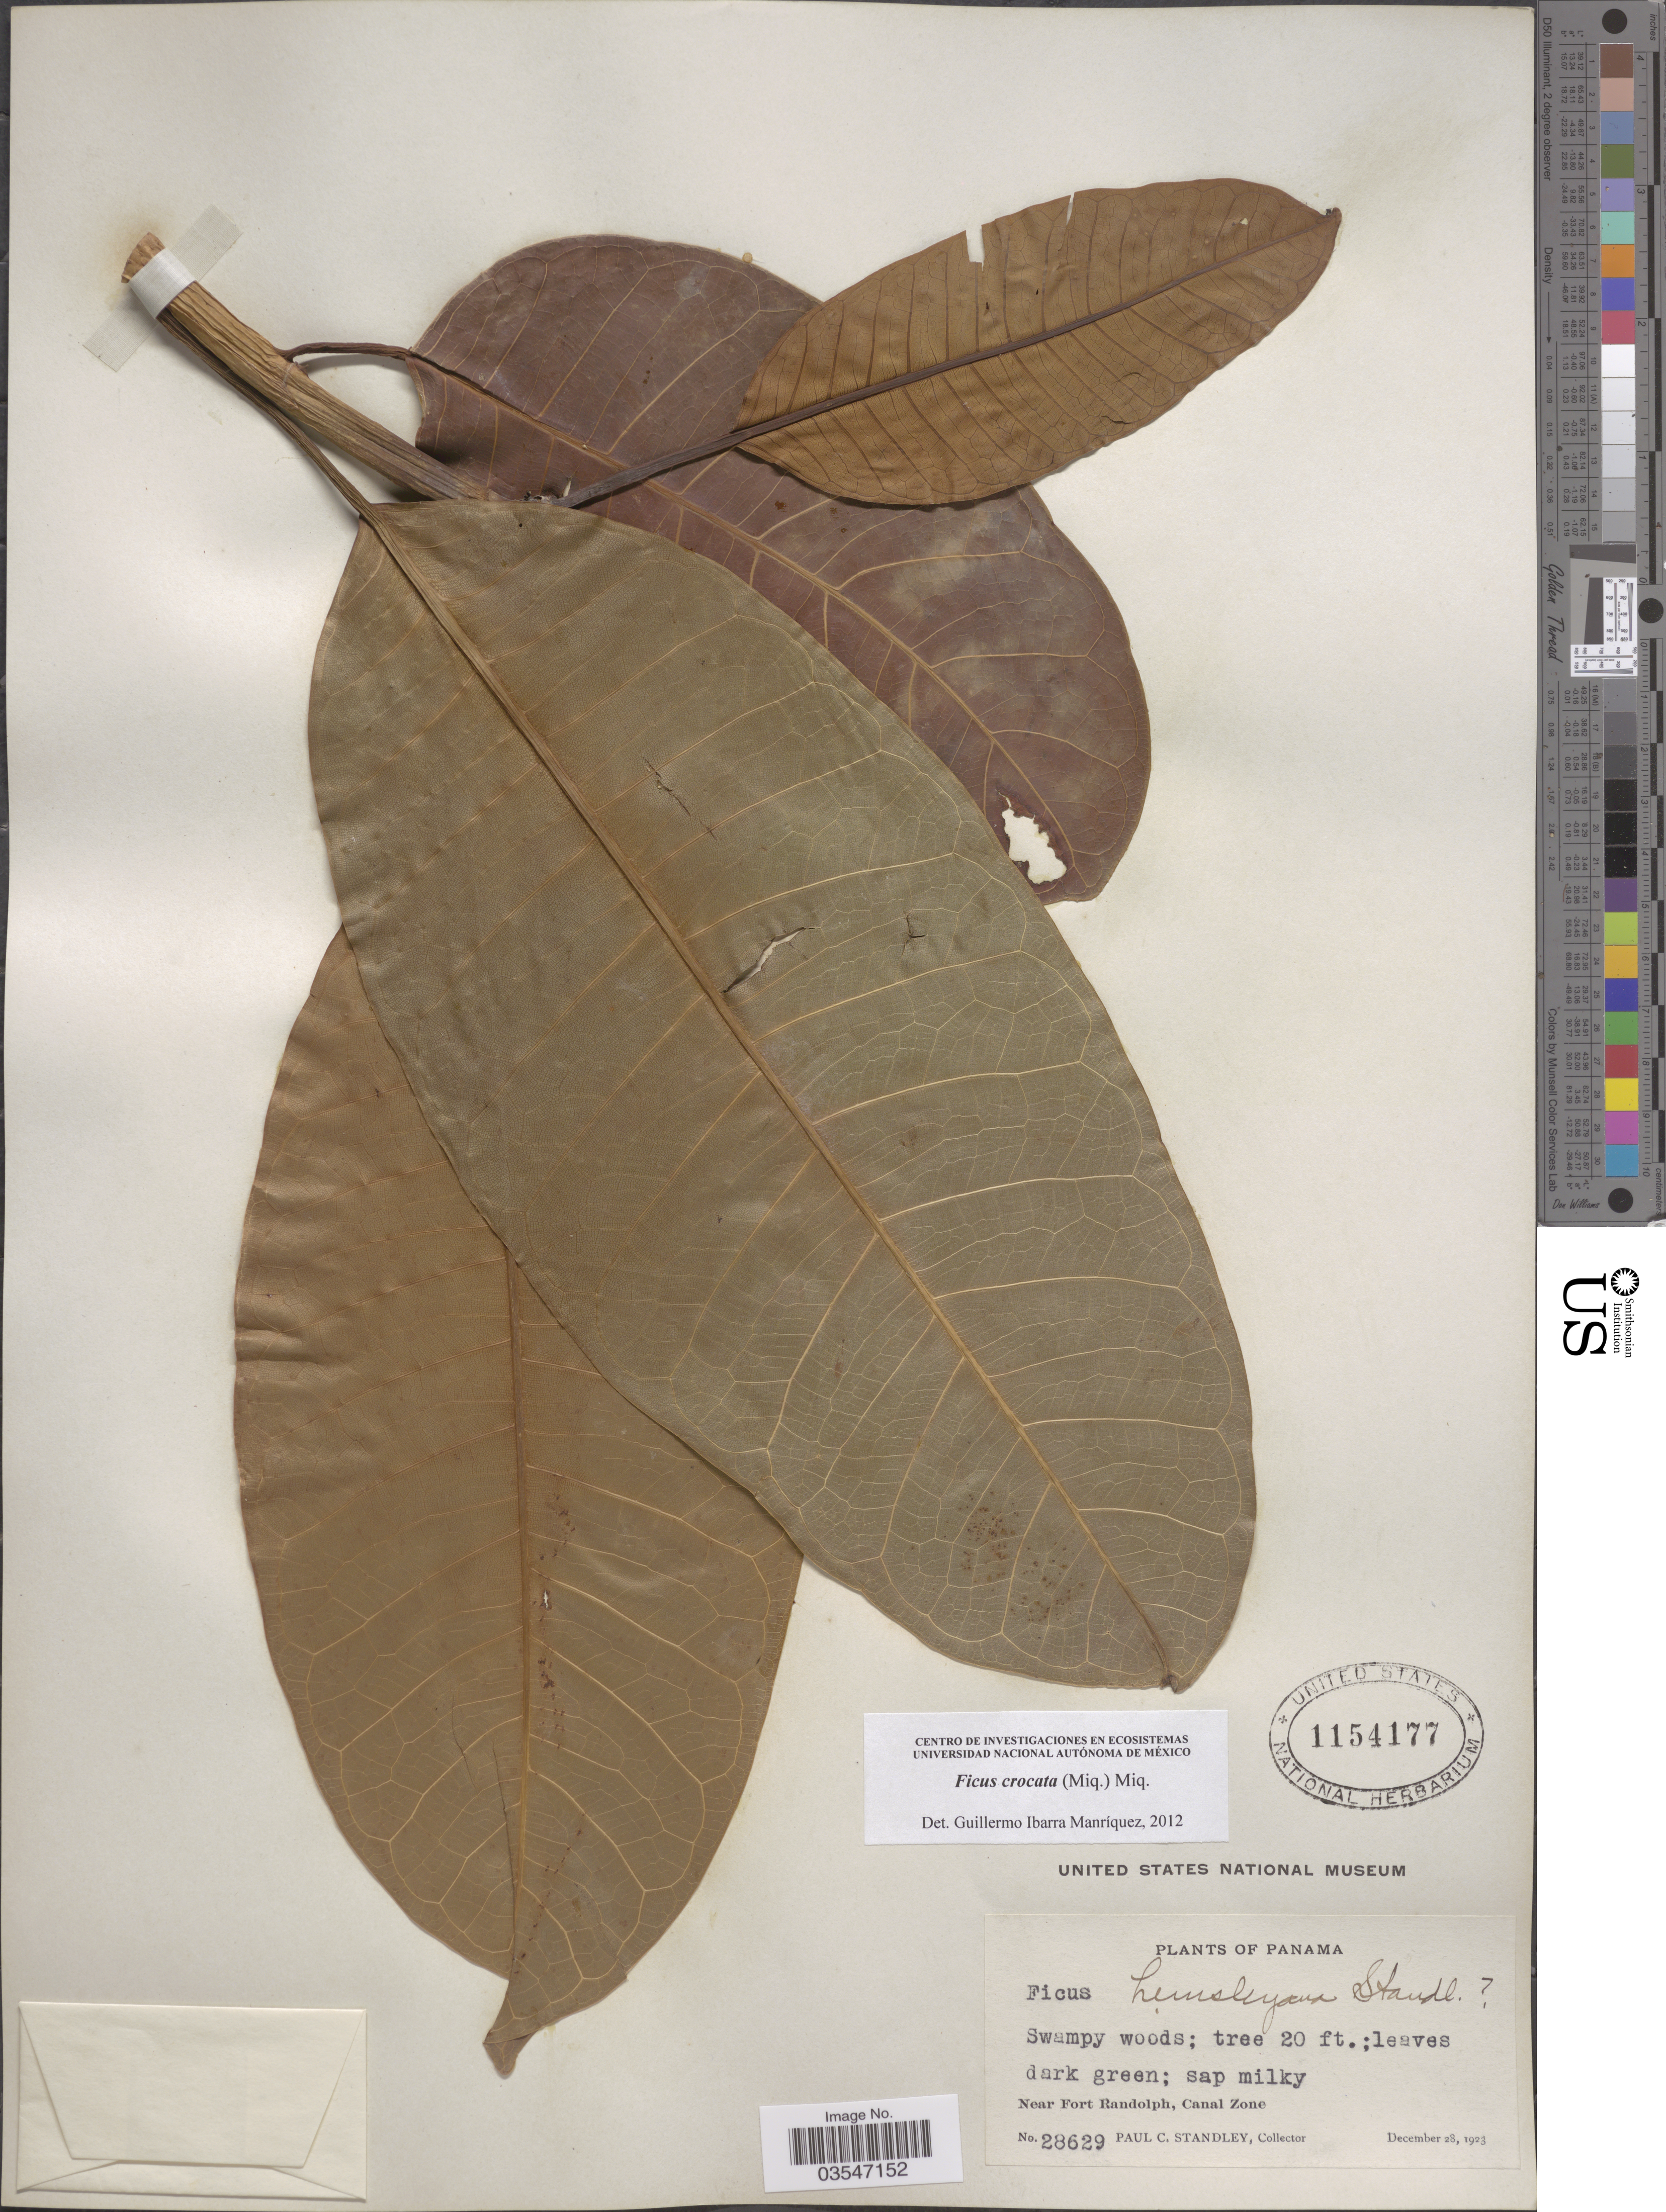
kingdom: Plantae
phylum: Tracheophyta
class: Magnoliopsida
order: Rosales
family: Moraceae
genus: Ficus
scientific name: Ficus crocata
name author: (Miq.) Miq.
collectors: P. C. Standley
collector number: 28629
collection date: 1923-12-28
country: Panama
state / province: Colón / Panamá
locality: Near Fort Randolph, Canal Zone.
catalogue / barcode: US 1154177